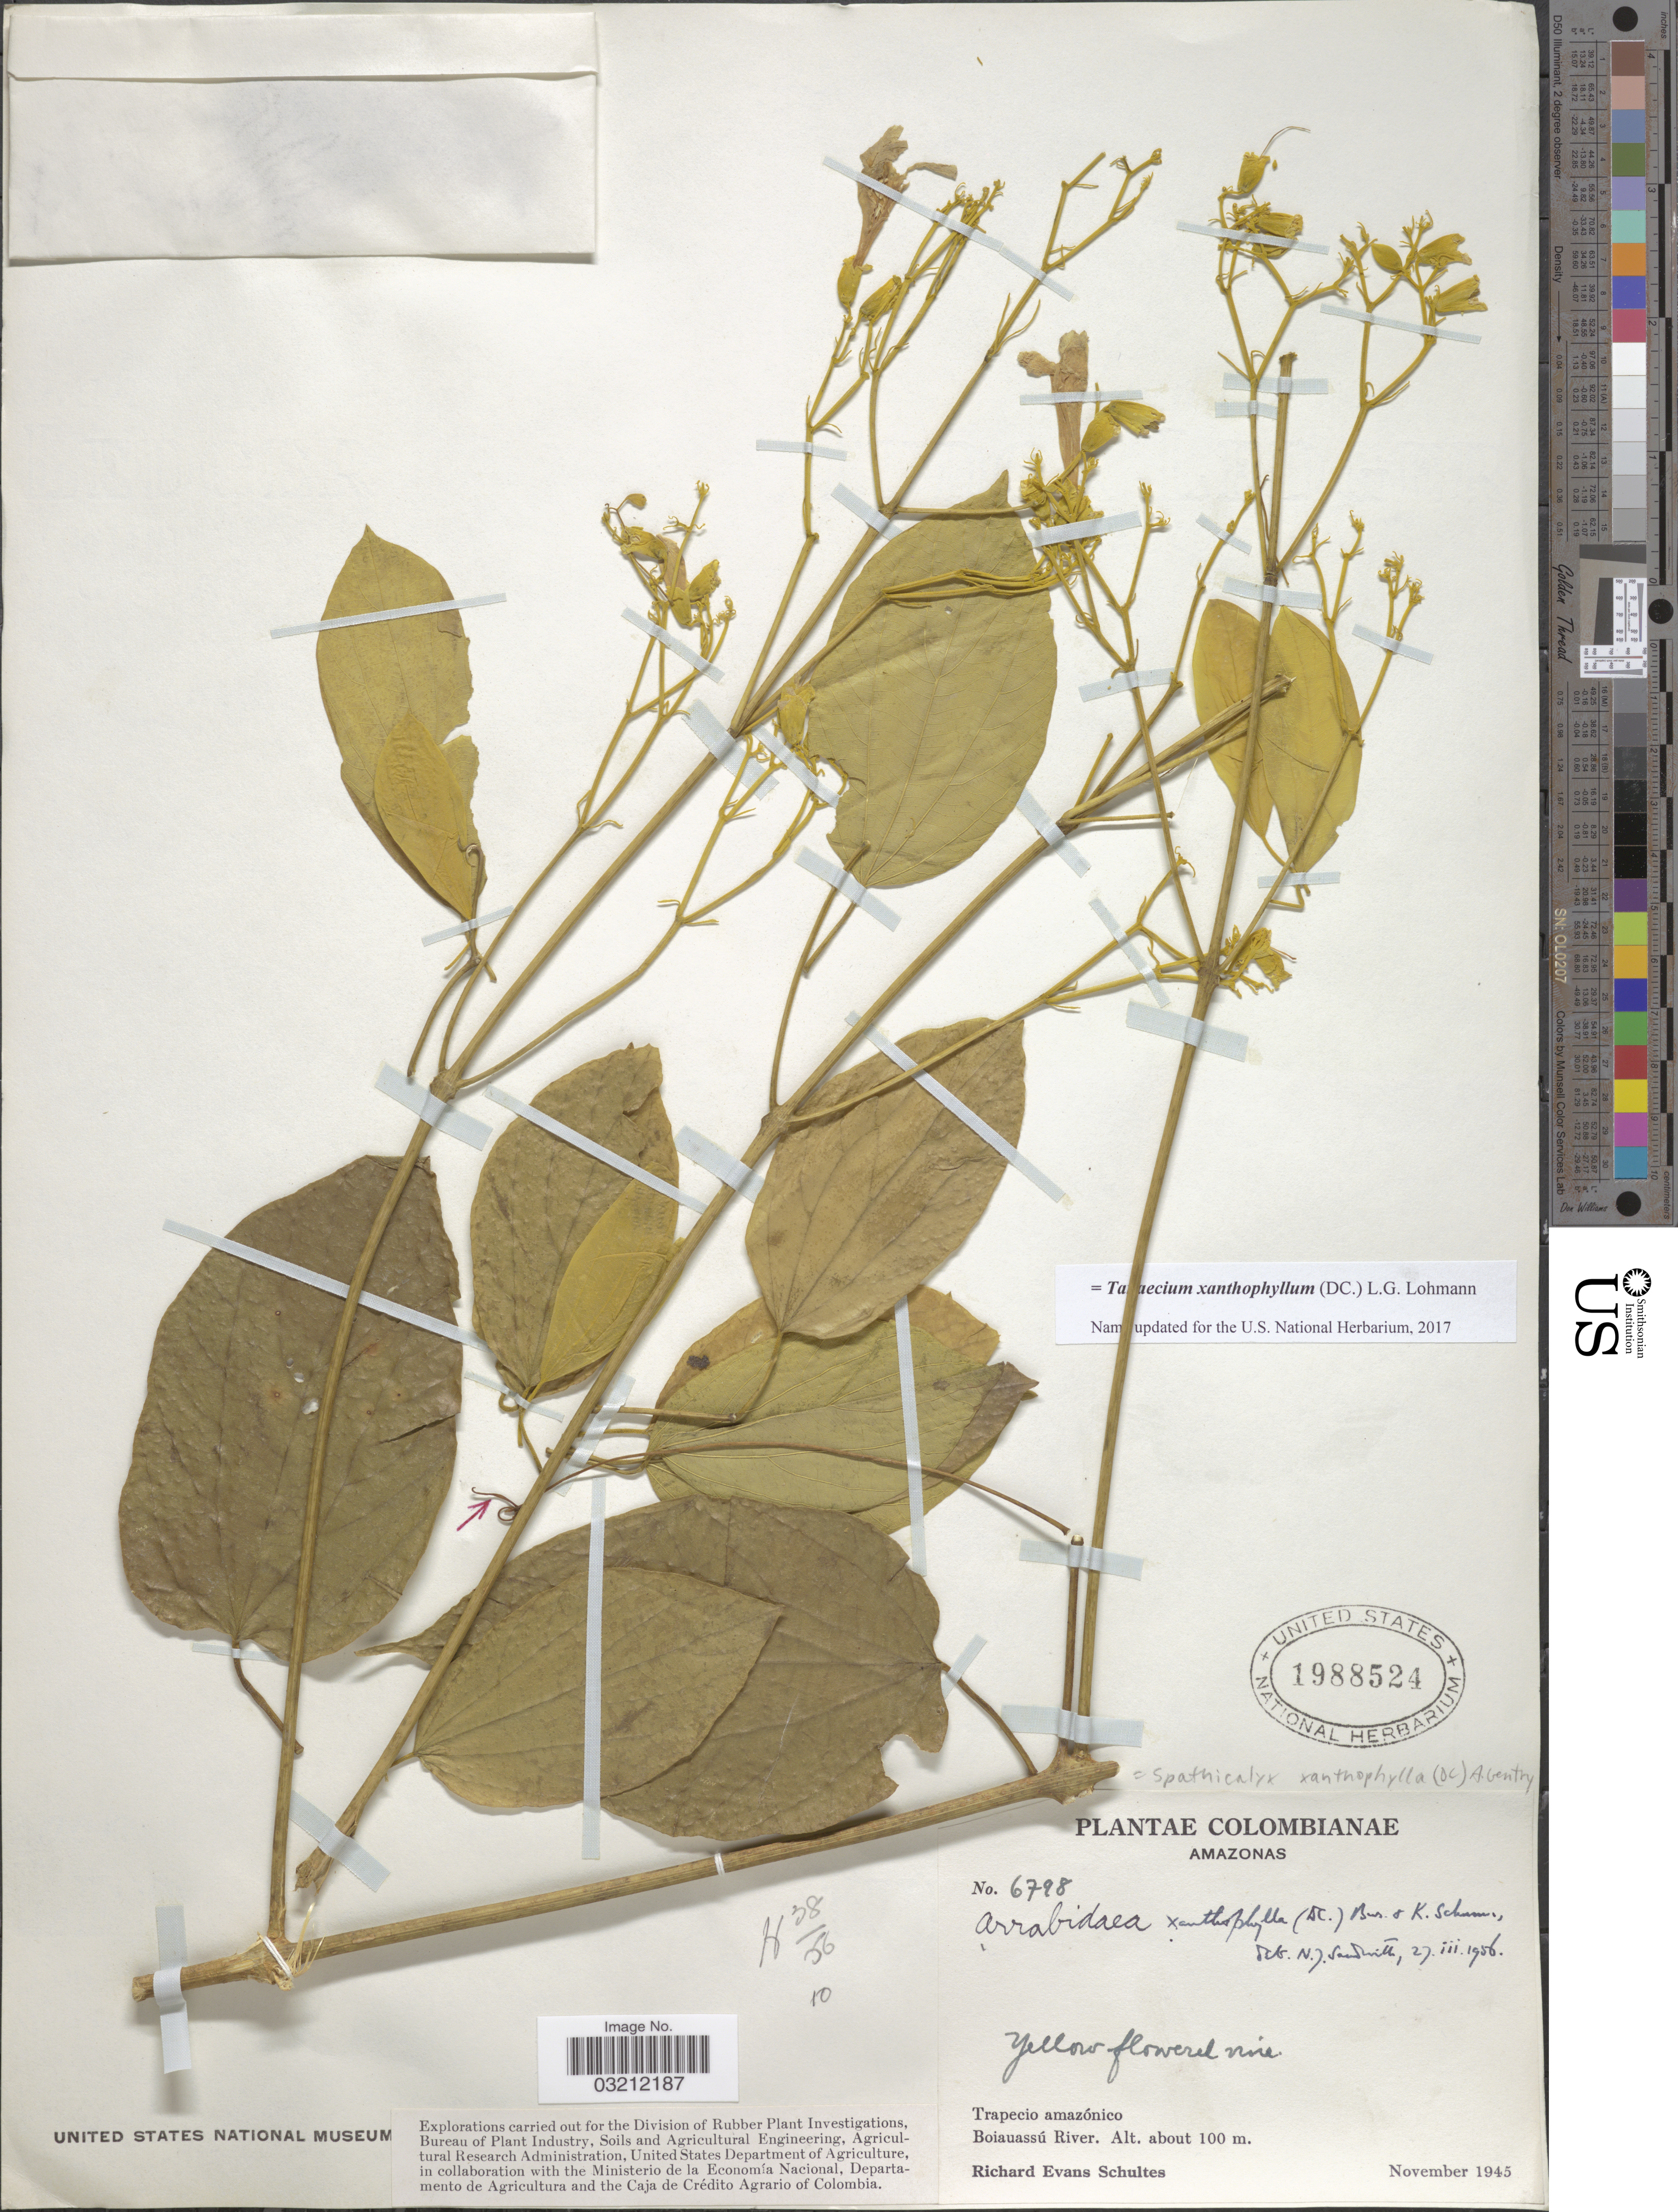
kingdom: Plantae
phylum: Tracheophyta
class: Magnoliopsida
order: Lamiales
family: Bignoniaceae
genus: Tanaecium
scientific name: Tanaecium xanthophyllum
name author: (DC.) L.G. Lohmann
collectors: R. E. Schultes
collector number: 6798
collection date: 1945-11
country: Colombia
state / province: Amazônas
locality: Boiauassú River.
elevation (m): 100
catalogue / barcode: US 1988524